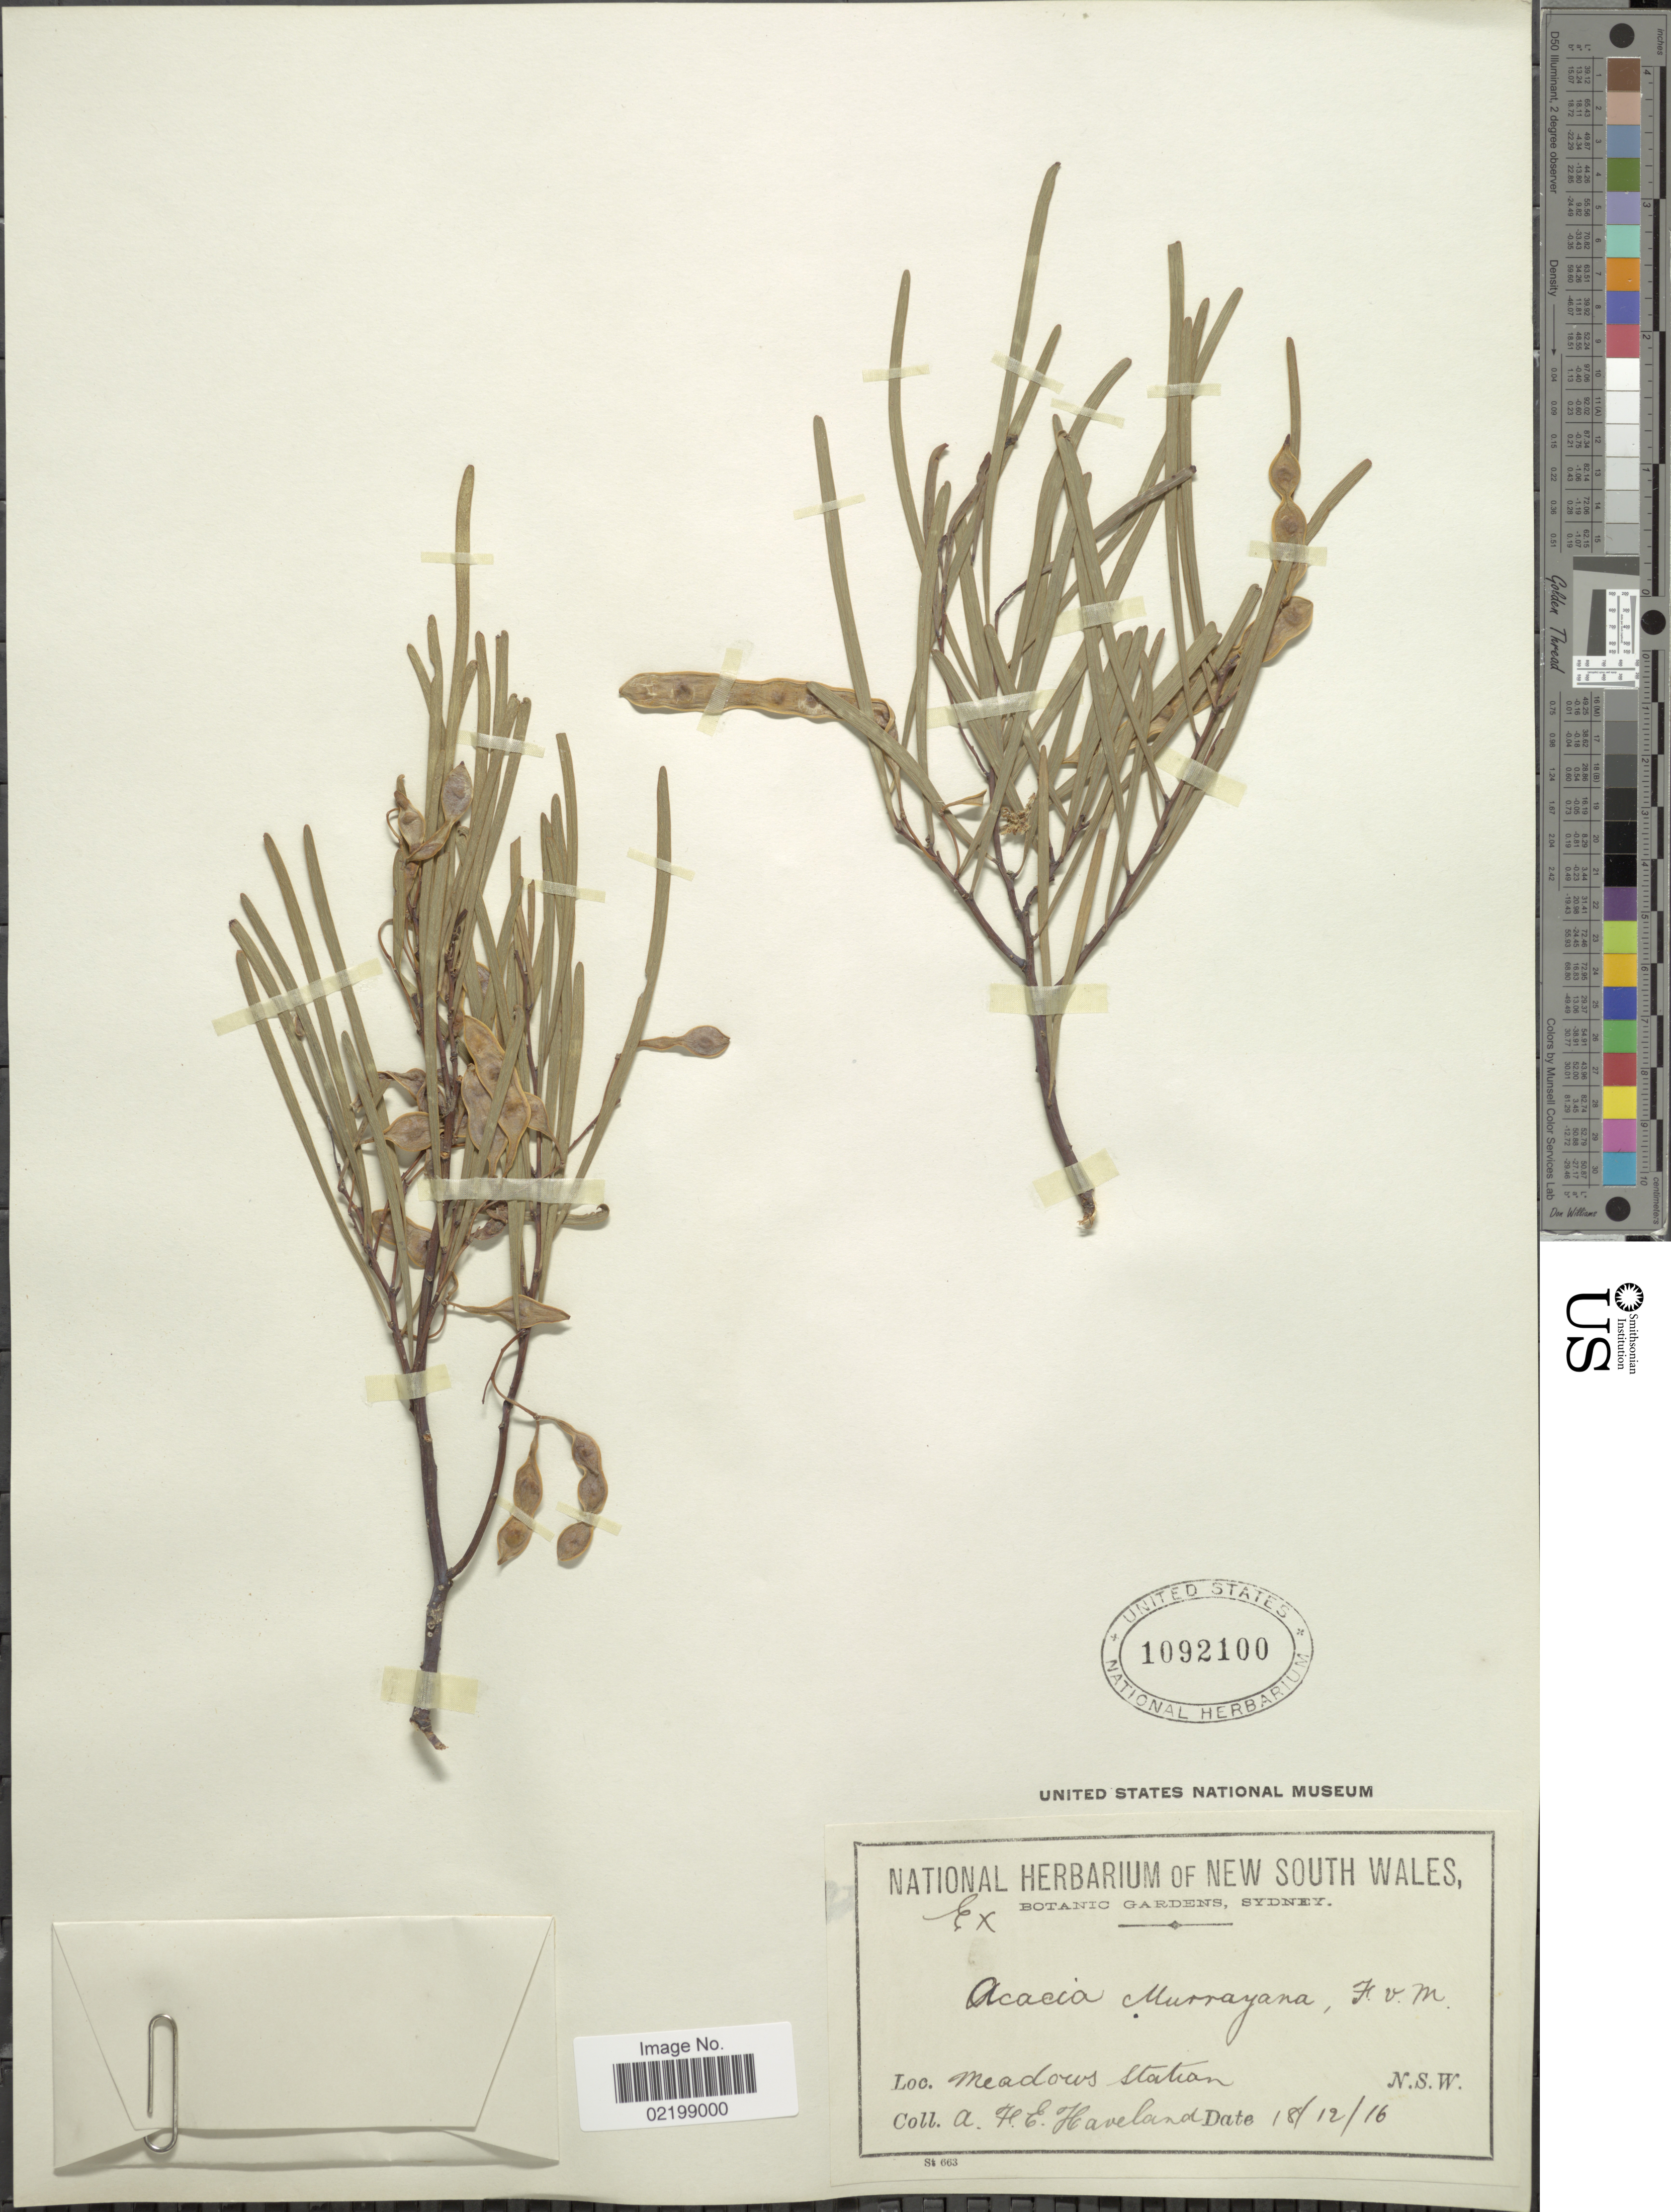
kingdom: Plantae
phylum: Tracheophyta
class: Magnoliopsida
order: Fabales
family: Fabaceae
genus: Acacia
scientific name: Acacia murrayana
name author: Benth.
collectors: A. Haveland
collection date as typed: Transcribed d/m/y: 18/12/16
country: Australia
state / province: New South Wales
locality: Meadows Stakan, N.S.W.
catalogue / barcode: US 1092100